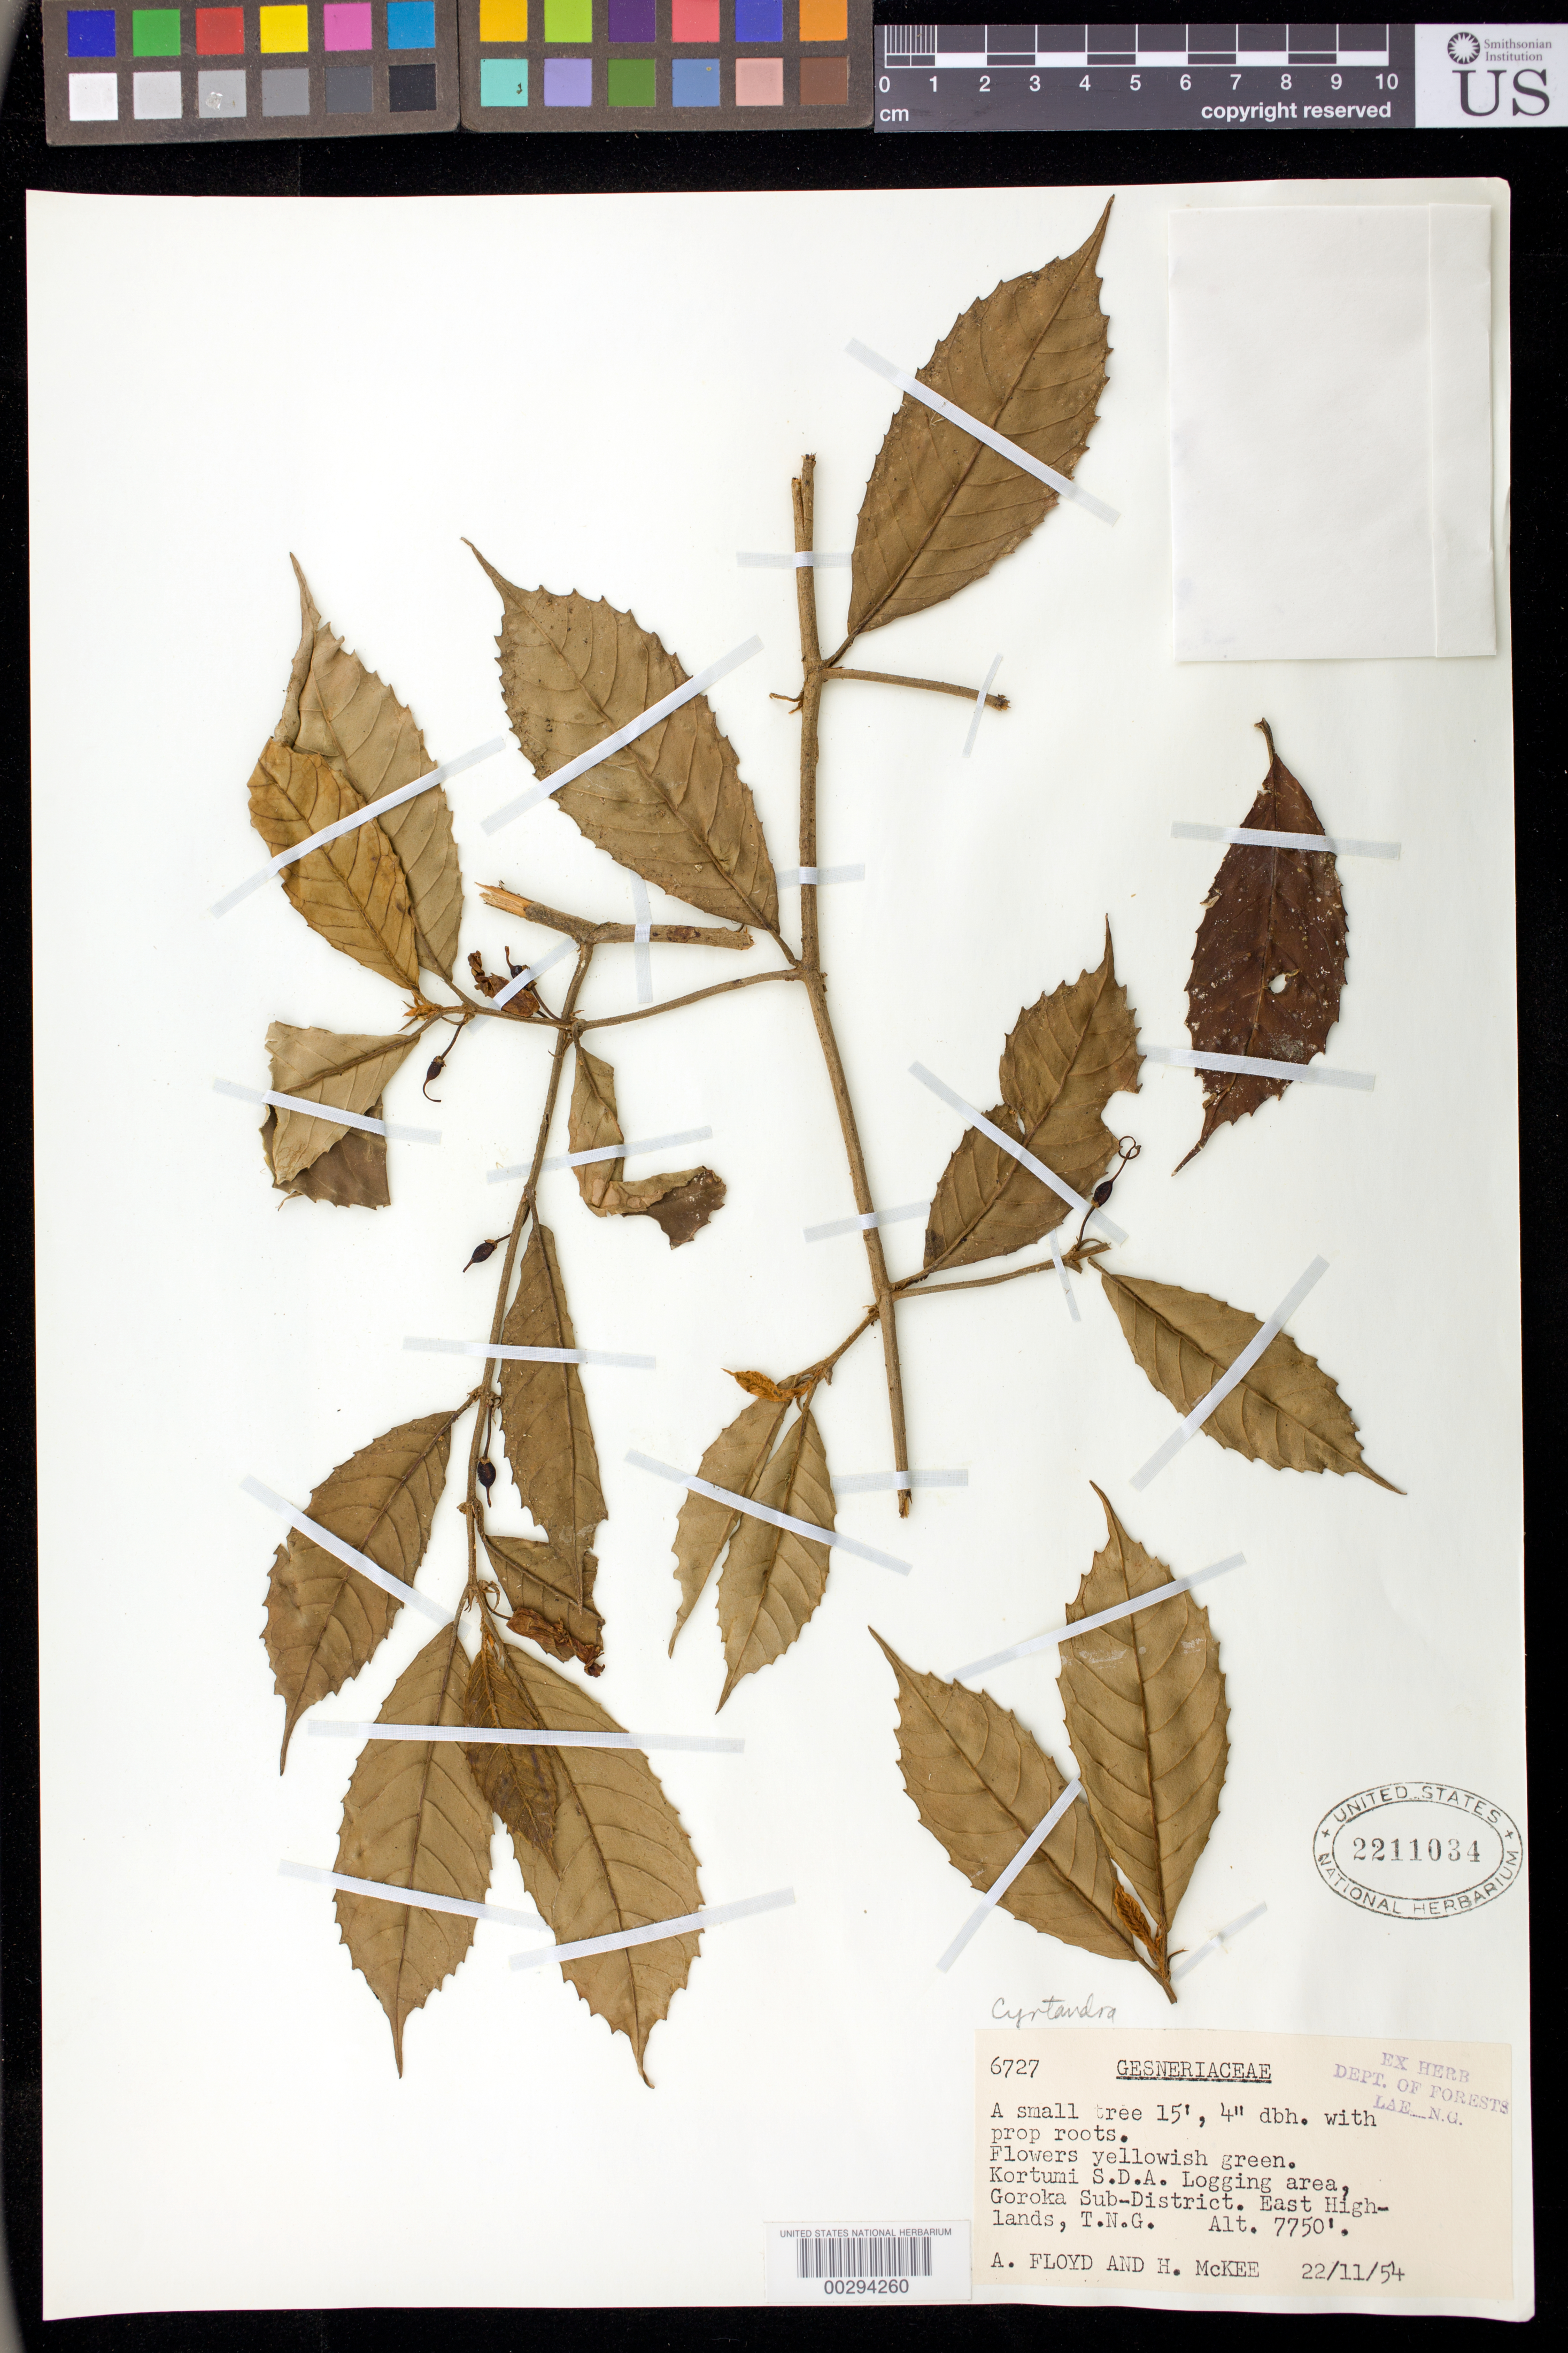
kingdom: Plantae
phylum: Tracheophyta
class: Magnoliopsida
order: Lamiales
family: Gesneriaceae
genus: Cyrtandra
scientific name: Cyrtandra sp.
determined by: Burtt, B. L.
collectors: A. Floyd & H. Mekee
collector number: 6727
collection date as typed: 22 Nov 1954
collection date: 1954-11-22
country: Papua New Guinea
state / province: Eastern Highlands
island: New Guinea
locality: Eastern highlands, Goroka sub-dist, east highlands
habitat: Kortumi s.d.a. logging area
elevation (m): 2362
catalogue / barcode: US 2211034